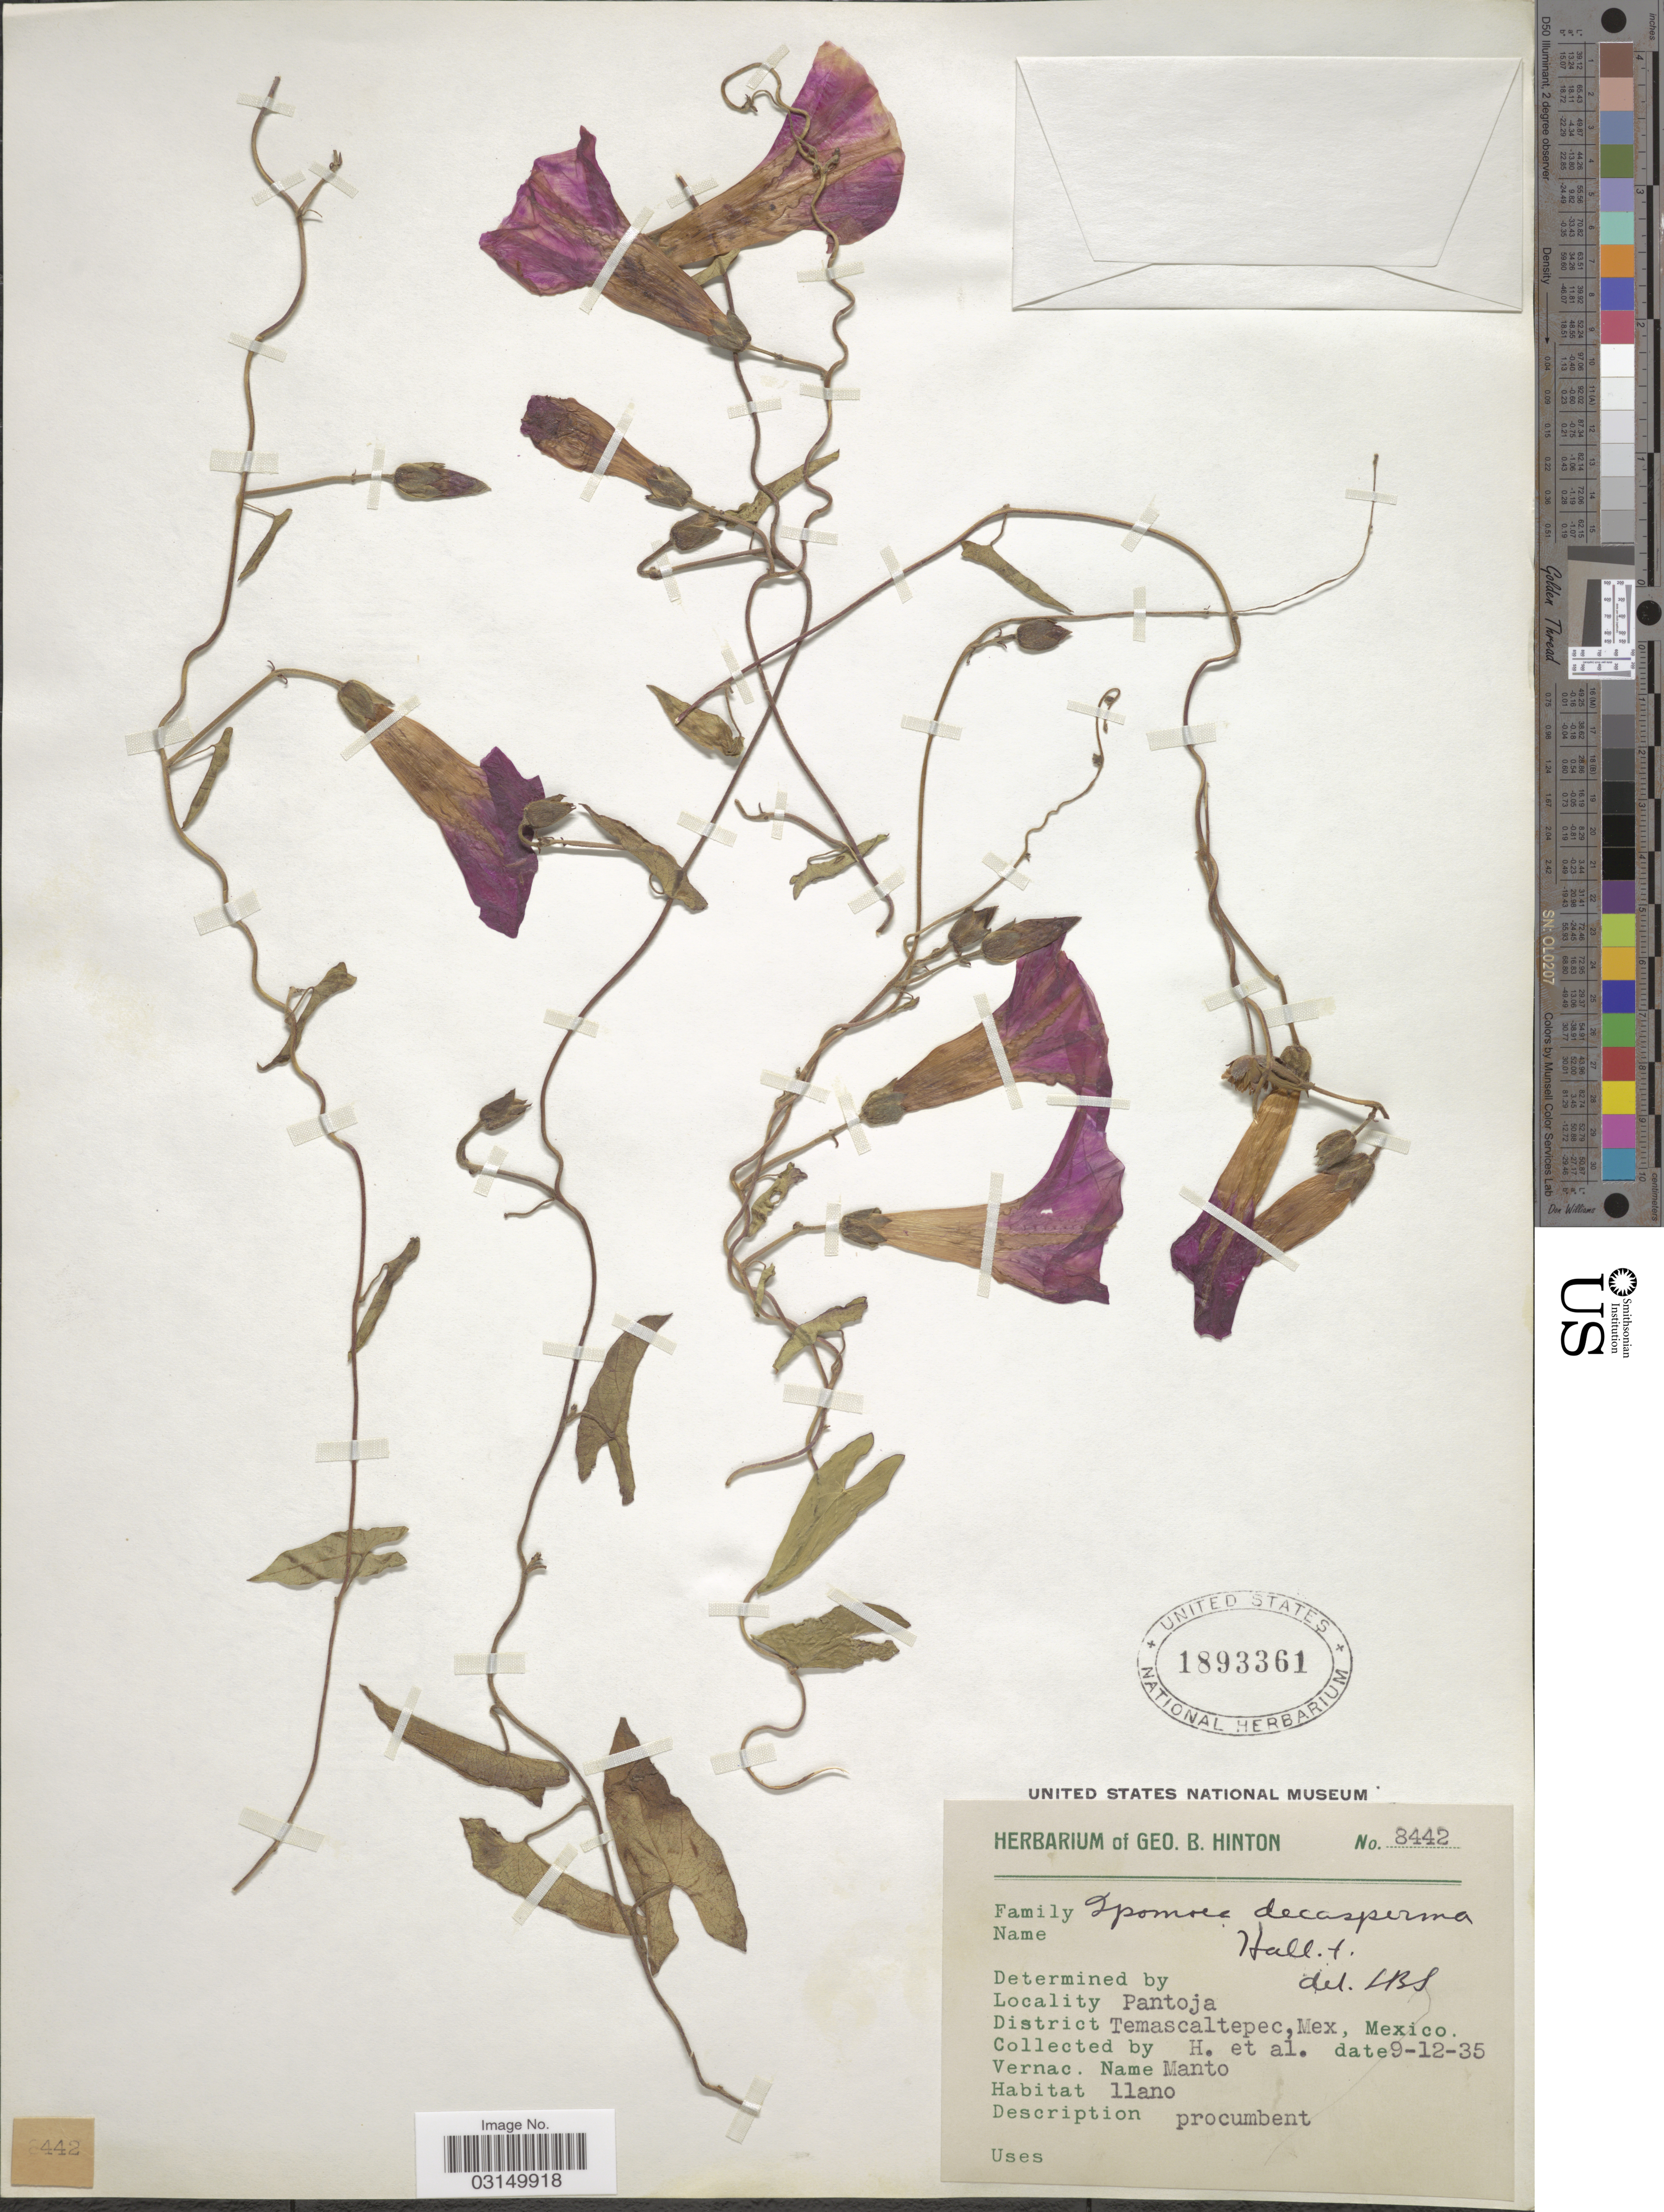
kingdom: Plantae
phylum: Tracheophyta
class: Magnoliopsida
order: Solanales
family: Convolvulaceae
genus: Ipomoea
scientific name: Ipomoea delphinifolia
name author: M. Martens & Galeotti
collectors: G. B. Hinton & et al.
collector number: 8442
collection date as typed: Transcribed d/m/y: 9/12/35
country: Mexico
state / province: México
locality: Pantoja, District Temascaltepec.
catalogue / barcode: US 1893361